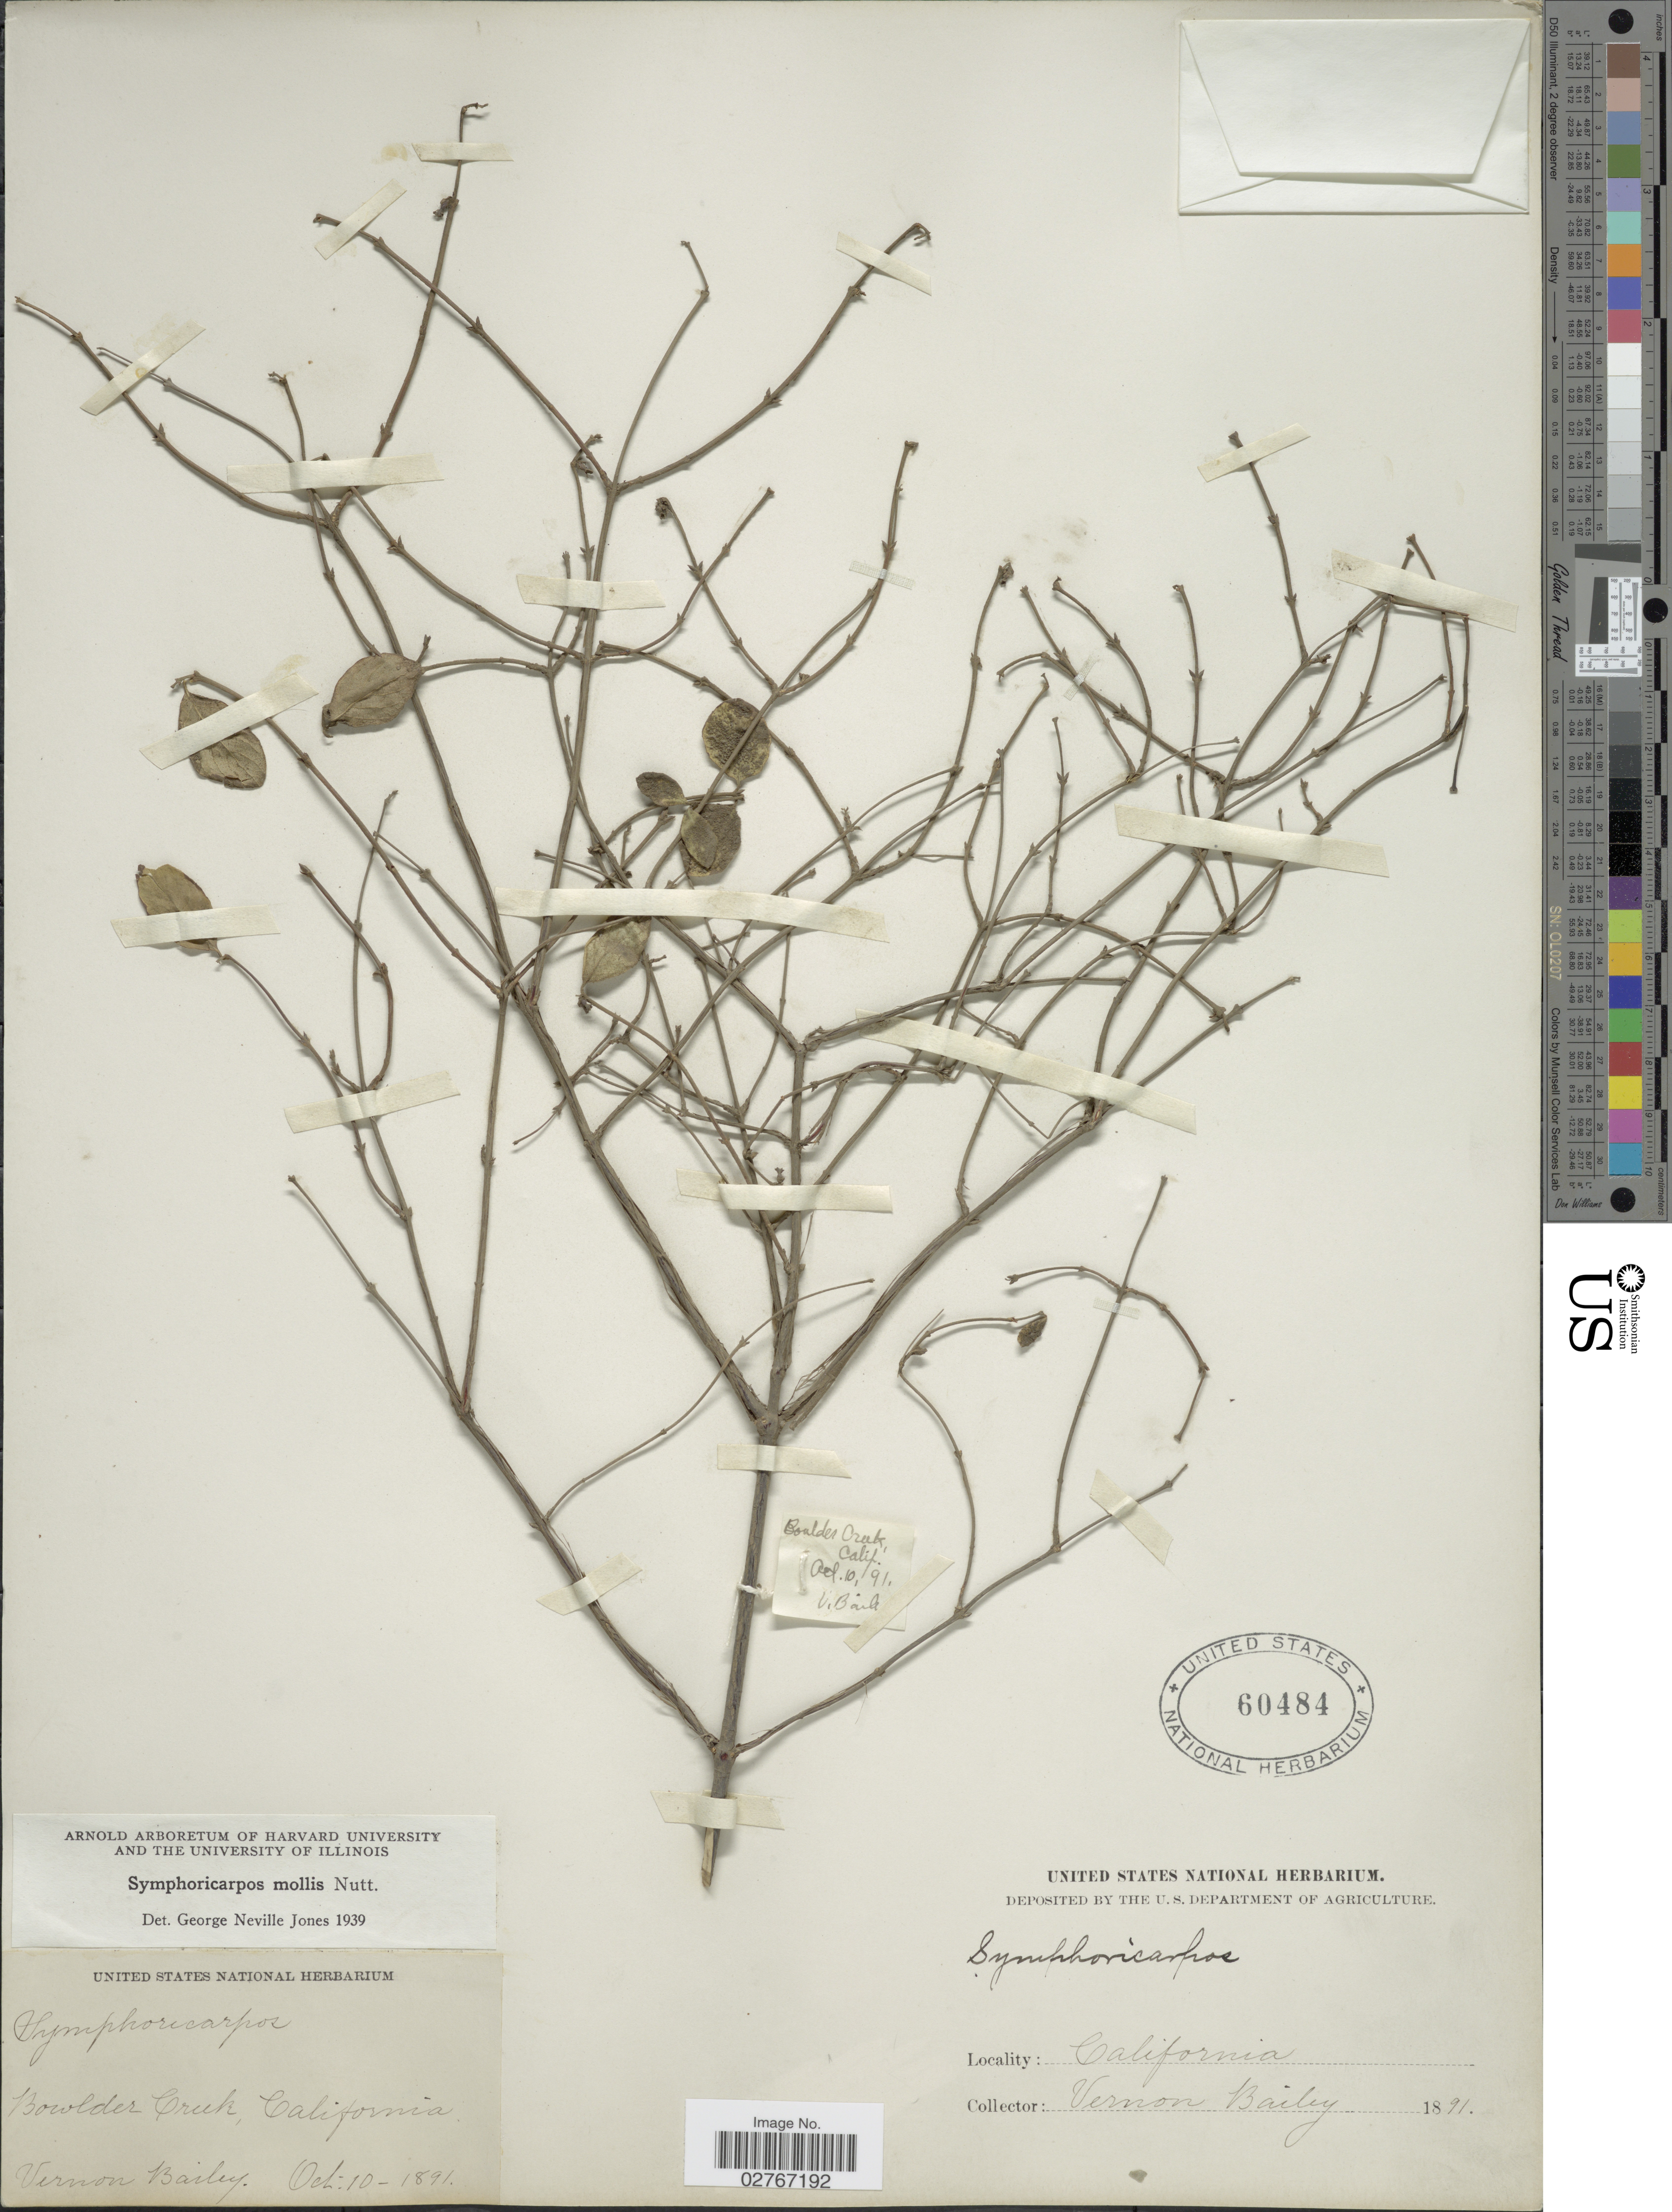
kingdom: Plantae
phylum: Tracheophyta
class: Magnoliopsida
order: Dipsacales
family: Caprifoliaceae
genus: Symphoricarpos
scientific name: Symphoricarpos mollis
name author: Nutt.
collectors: V. O. Bailey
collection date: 1891-10-10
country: United States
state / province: California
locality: Bowlder Creek.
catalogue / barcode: US 60484